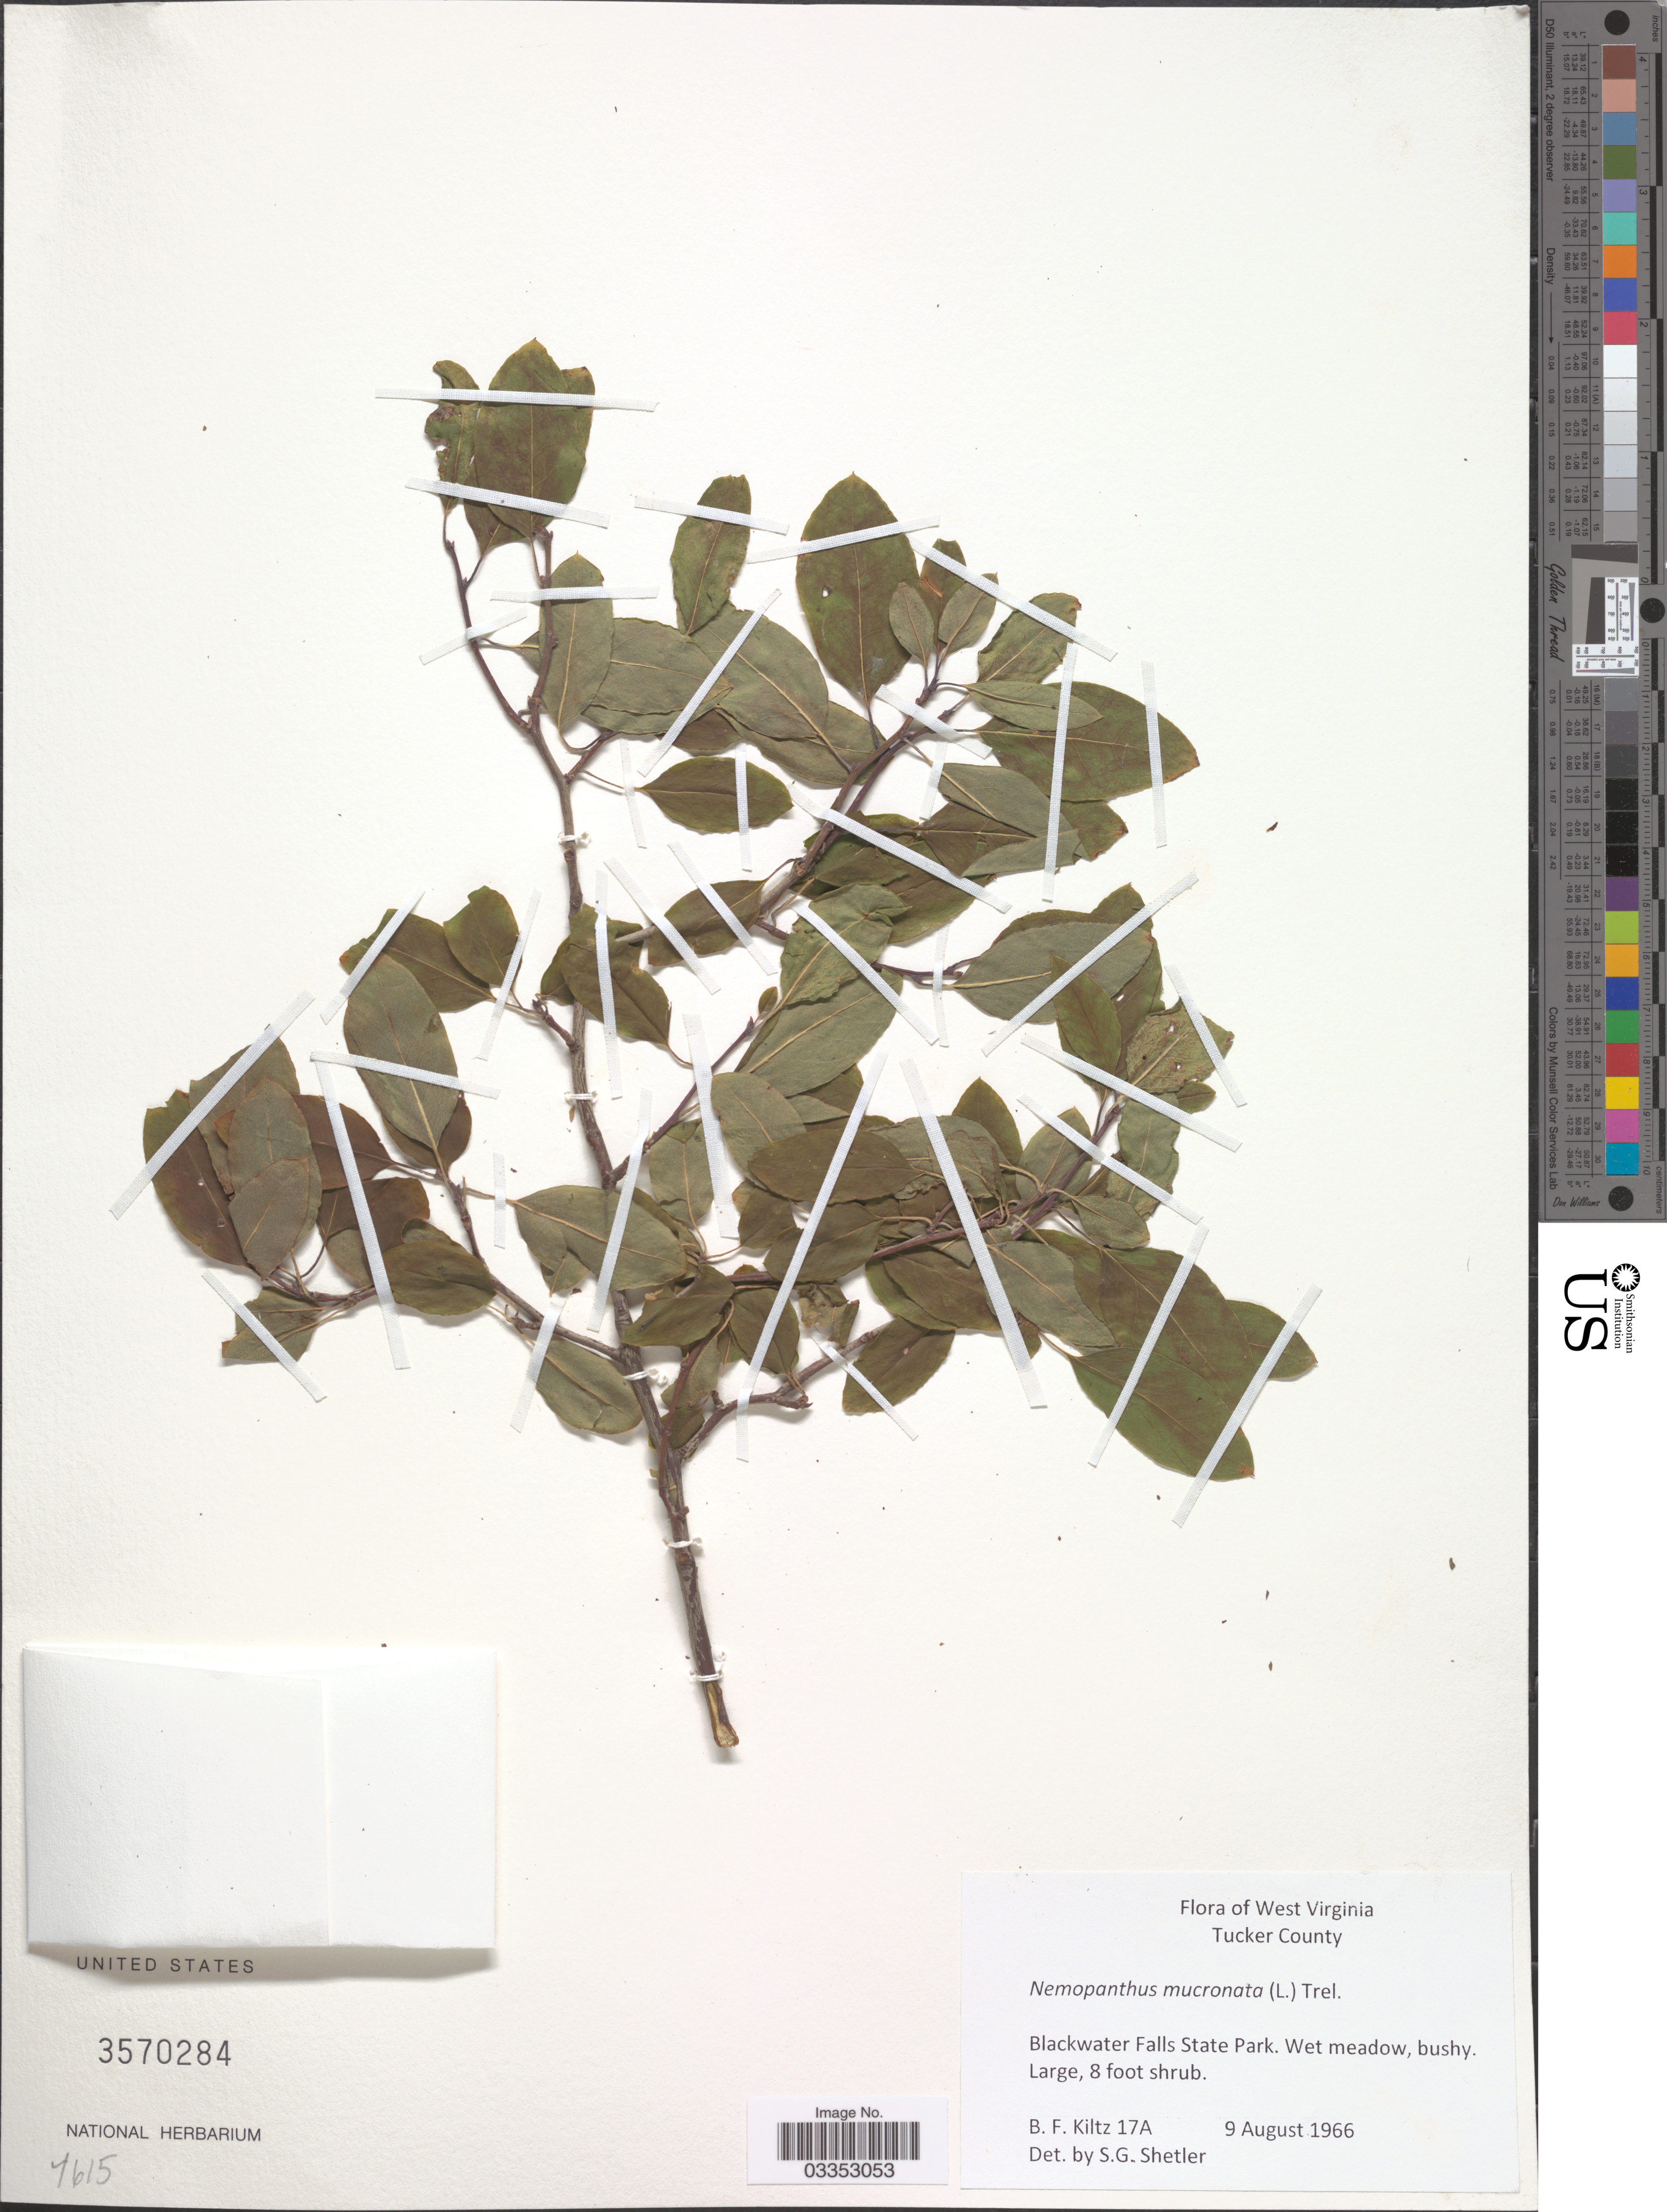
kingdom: Plantae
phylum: Tracheophyta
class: Magnoliopsida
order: Aquifoliales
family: Aquifoliaceae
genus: Nemopanthus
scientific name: Nemopanthus mucronatus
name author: (L.) Trel.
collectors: B. Kiltz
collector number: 17A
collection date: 1966-08-09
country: United States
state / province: West Virginia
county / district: Tucker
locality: Blackwater Falls State Park.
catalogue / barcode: US 3570284